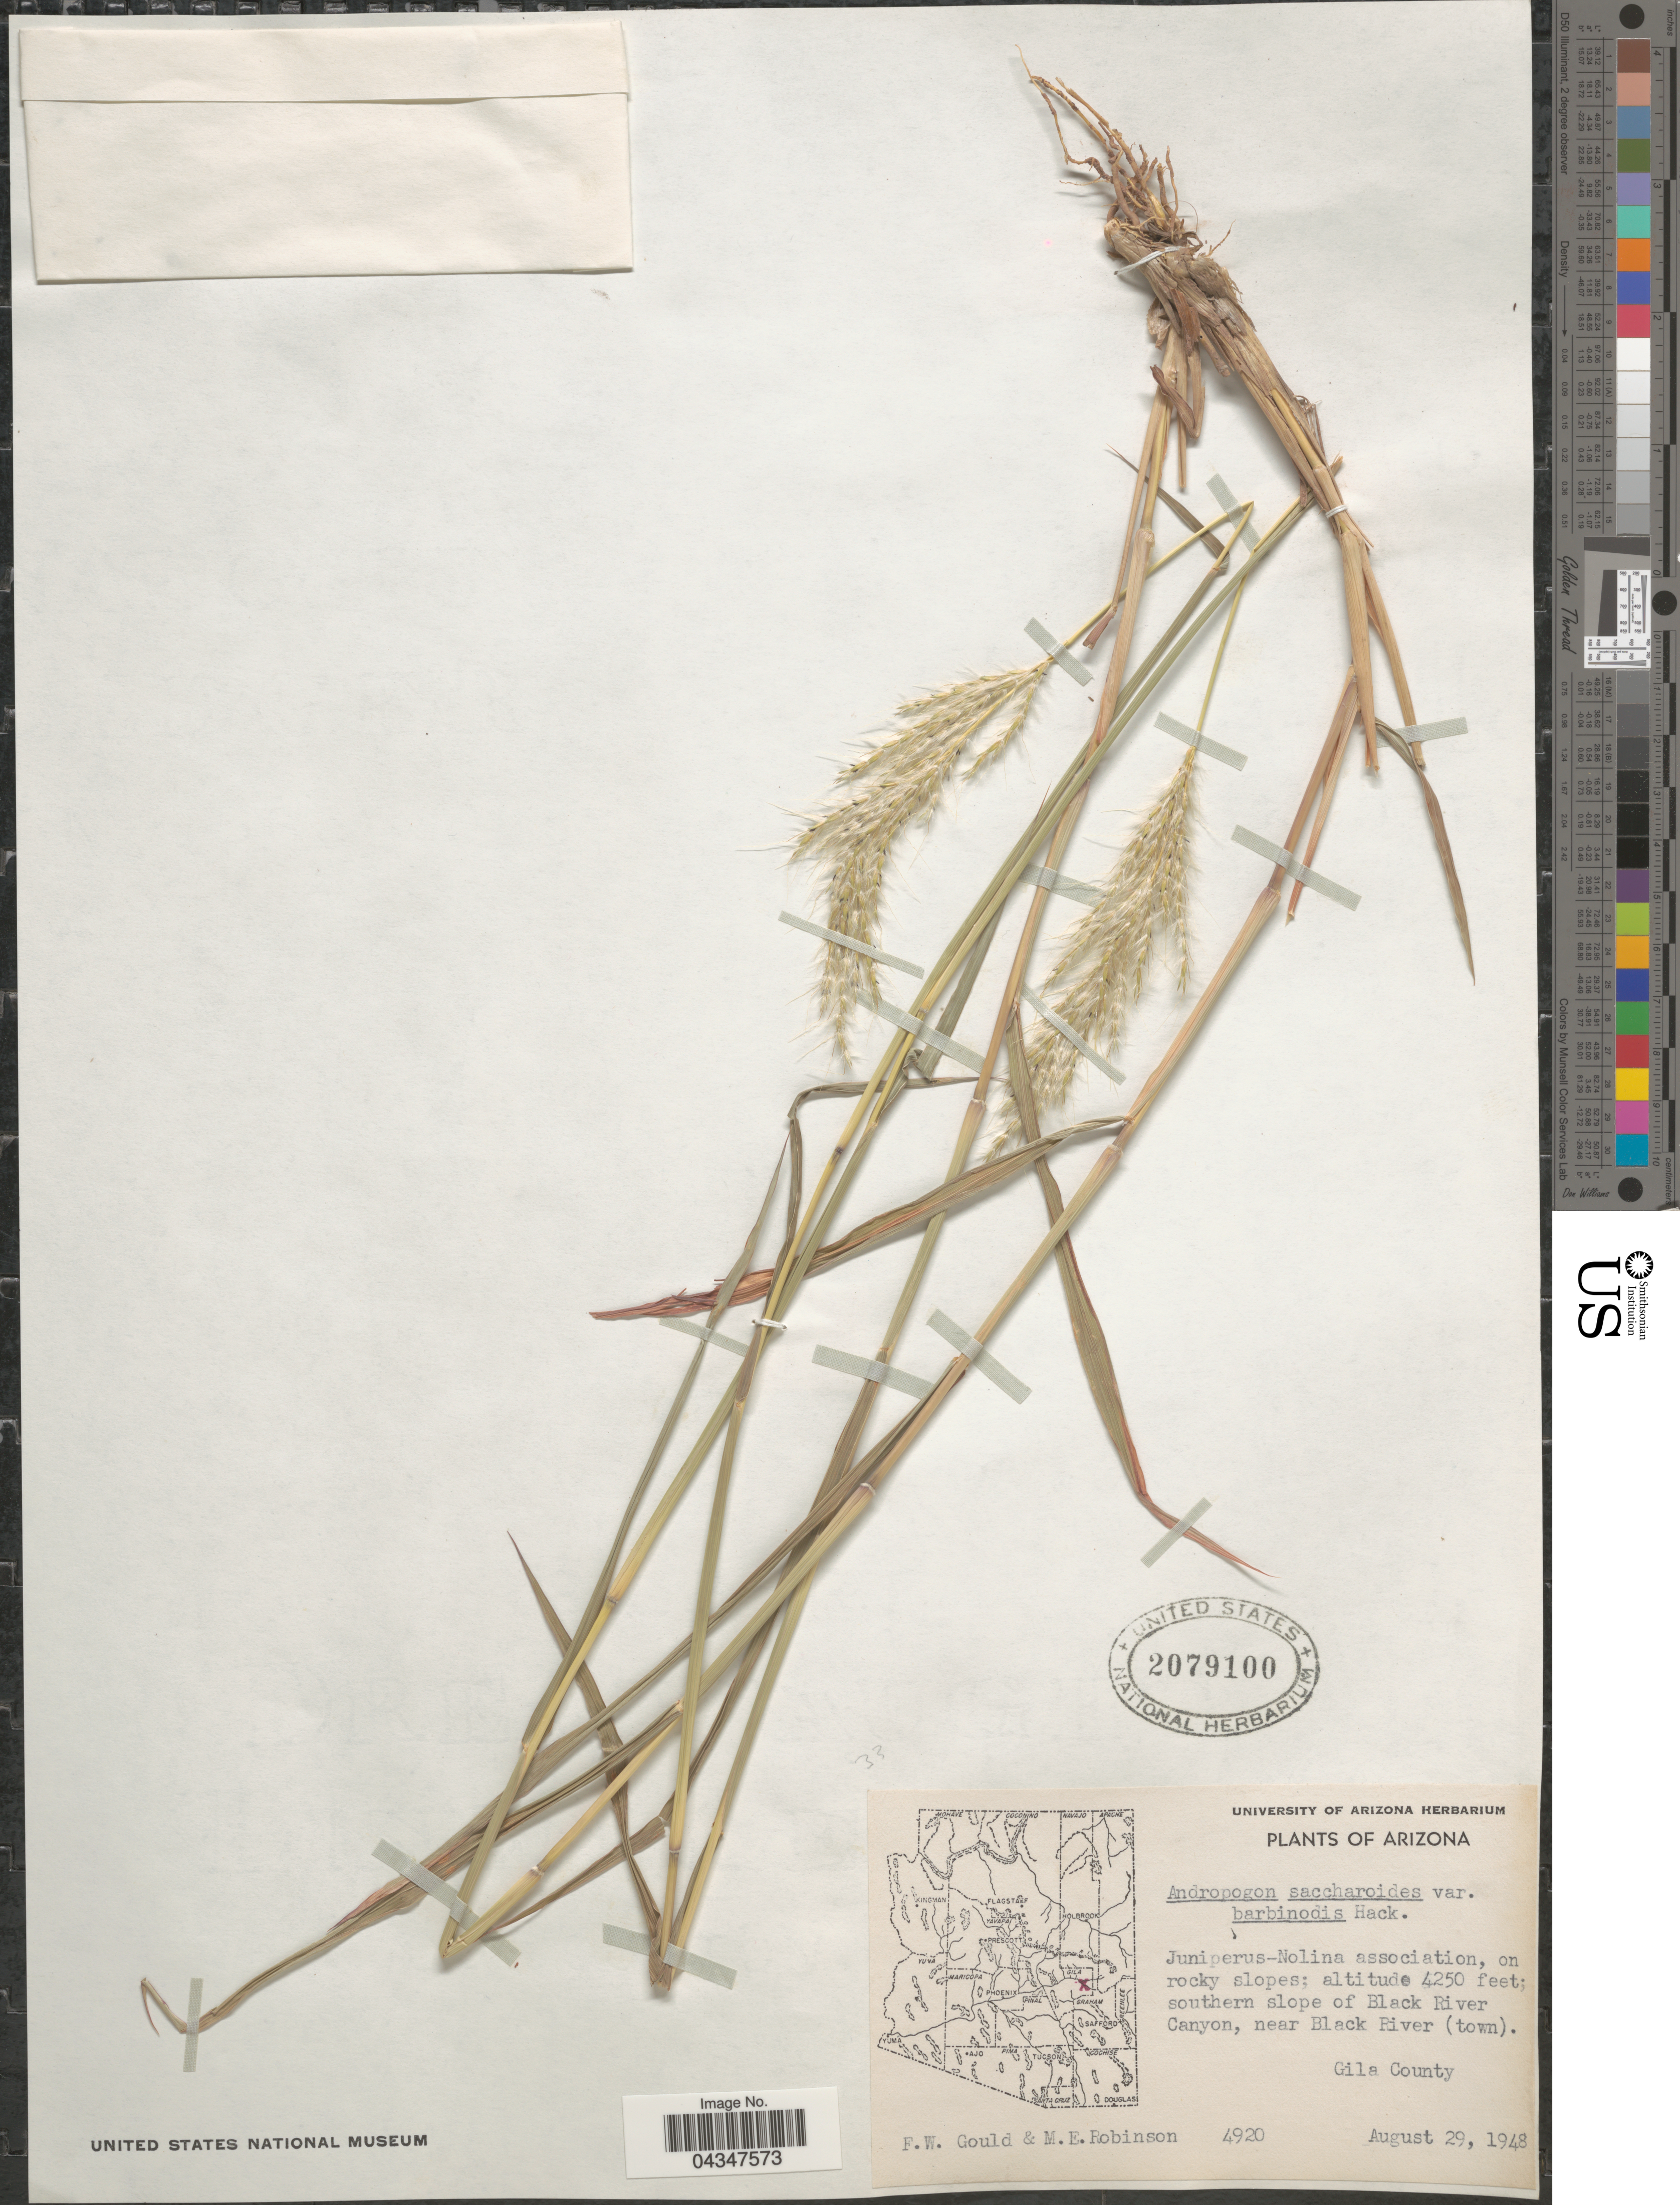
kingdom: Plantae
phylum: Tracheophyta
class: Liliopsida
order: Poales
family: Poaceae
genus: Bothriochloa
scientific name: Bothriochloa barbinodis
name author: (Lag.) Herter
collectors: F. W. Gould & M. E. Robinson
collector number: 4920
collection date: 1948-08-29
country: United States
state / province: Arizona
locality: On rocky slopes; southern slope of Black River Canyon, near Black River (town). Gila County.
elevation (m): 1295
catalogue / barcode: US 2079100